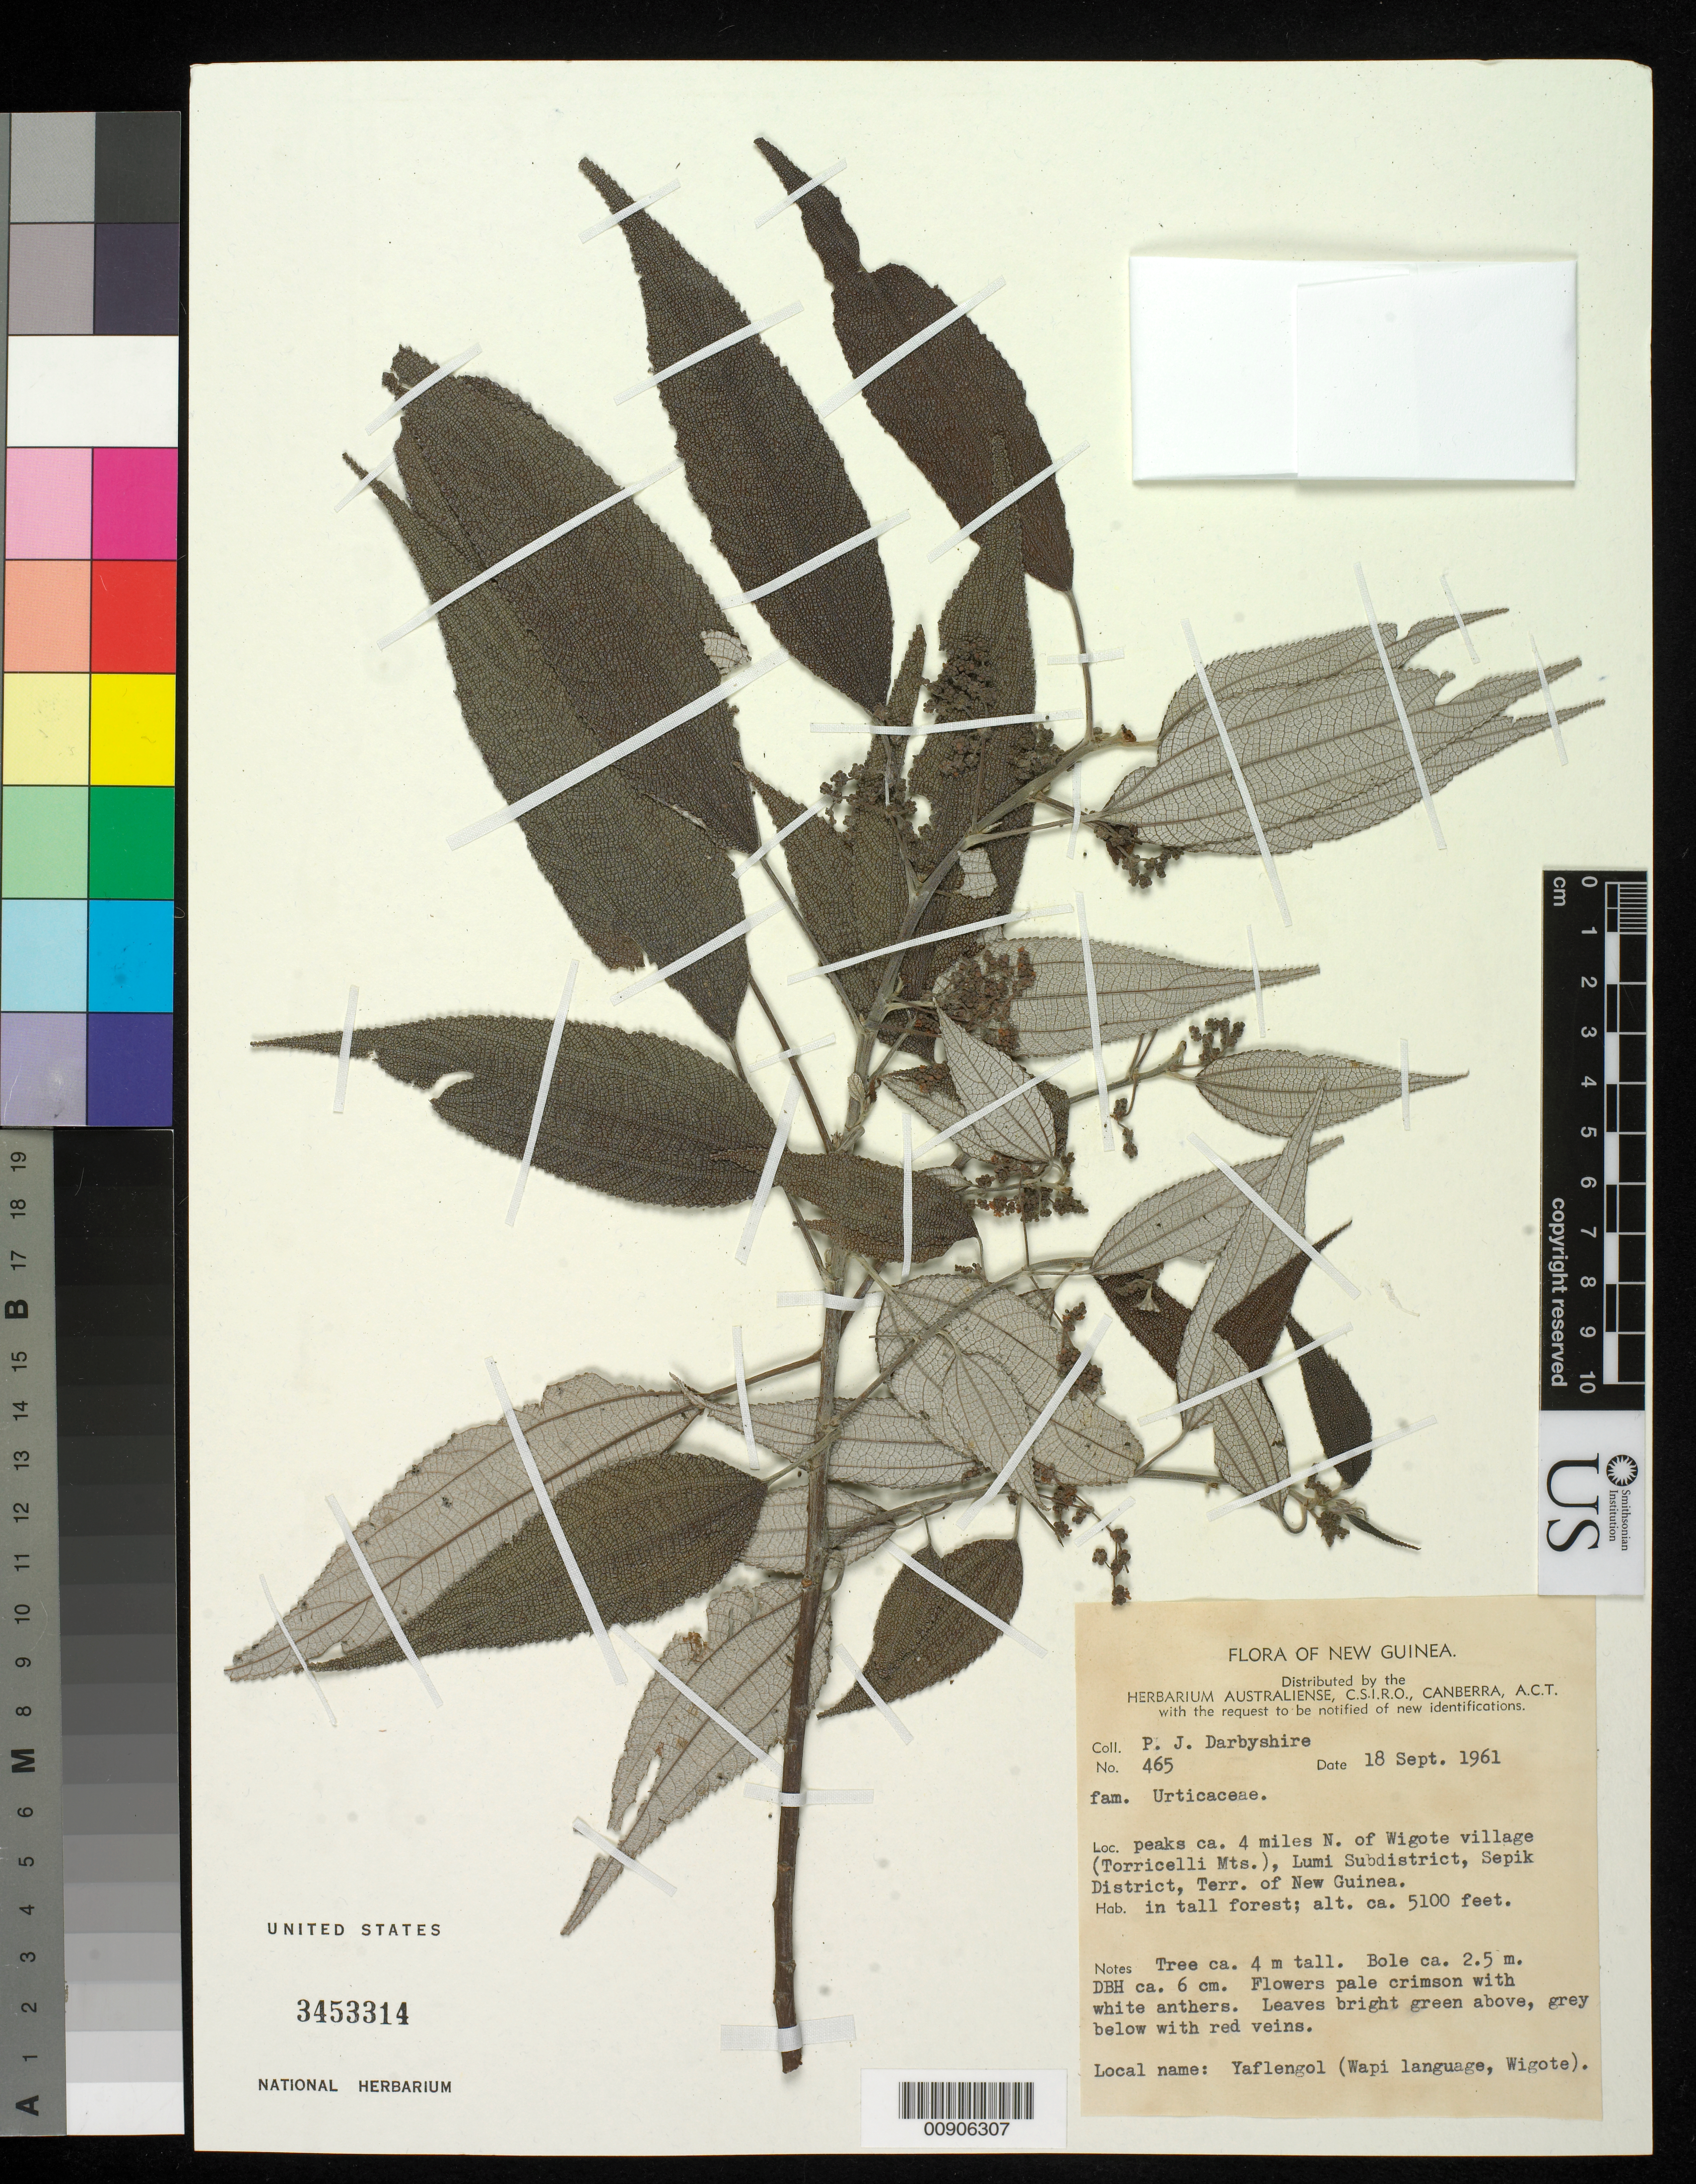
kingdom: Plantae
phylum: Tracheophyta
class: Magnoliopsida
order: Rosales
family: Urticaceae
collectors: P. Darbyshire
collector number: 465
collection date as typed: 18 Sep 1961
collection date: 1961-09-18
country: Papua New Guinea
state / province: Sandaun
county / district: Lumi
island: New Guinea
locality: peaks ca. 4 miles N. of Wigote village (Torricelli Mts), Lumi Subdisctrict, Sepik District, Terr of New Guinea.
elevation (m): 1554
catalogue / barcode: US 3453314